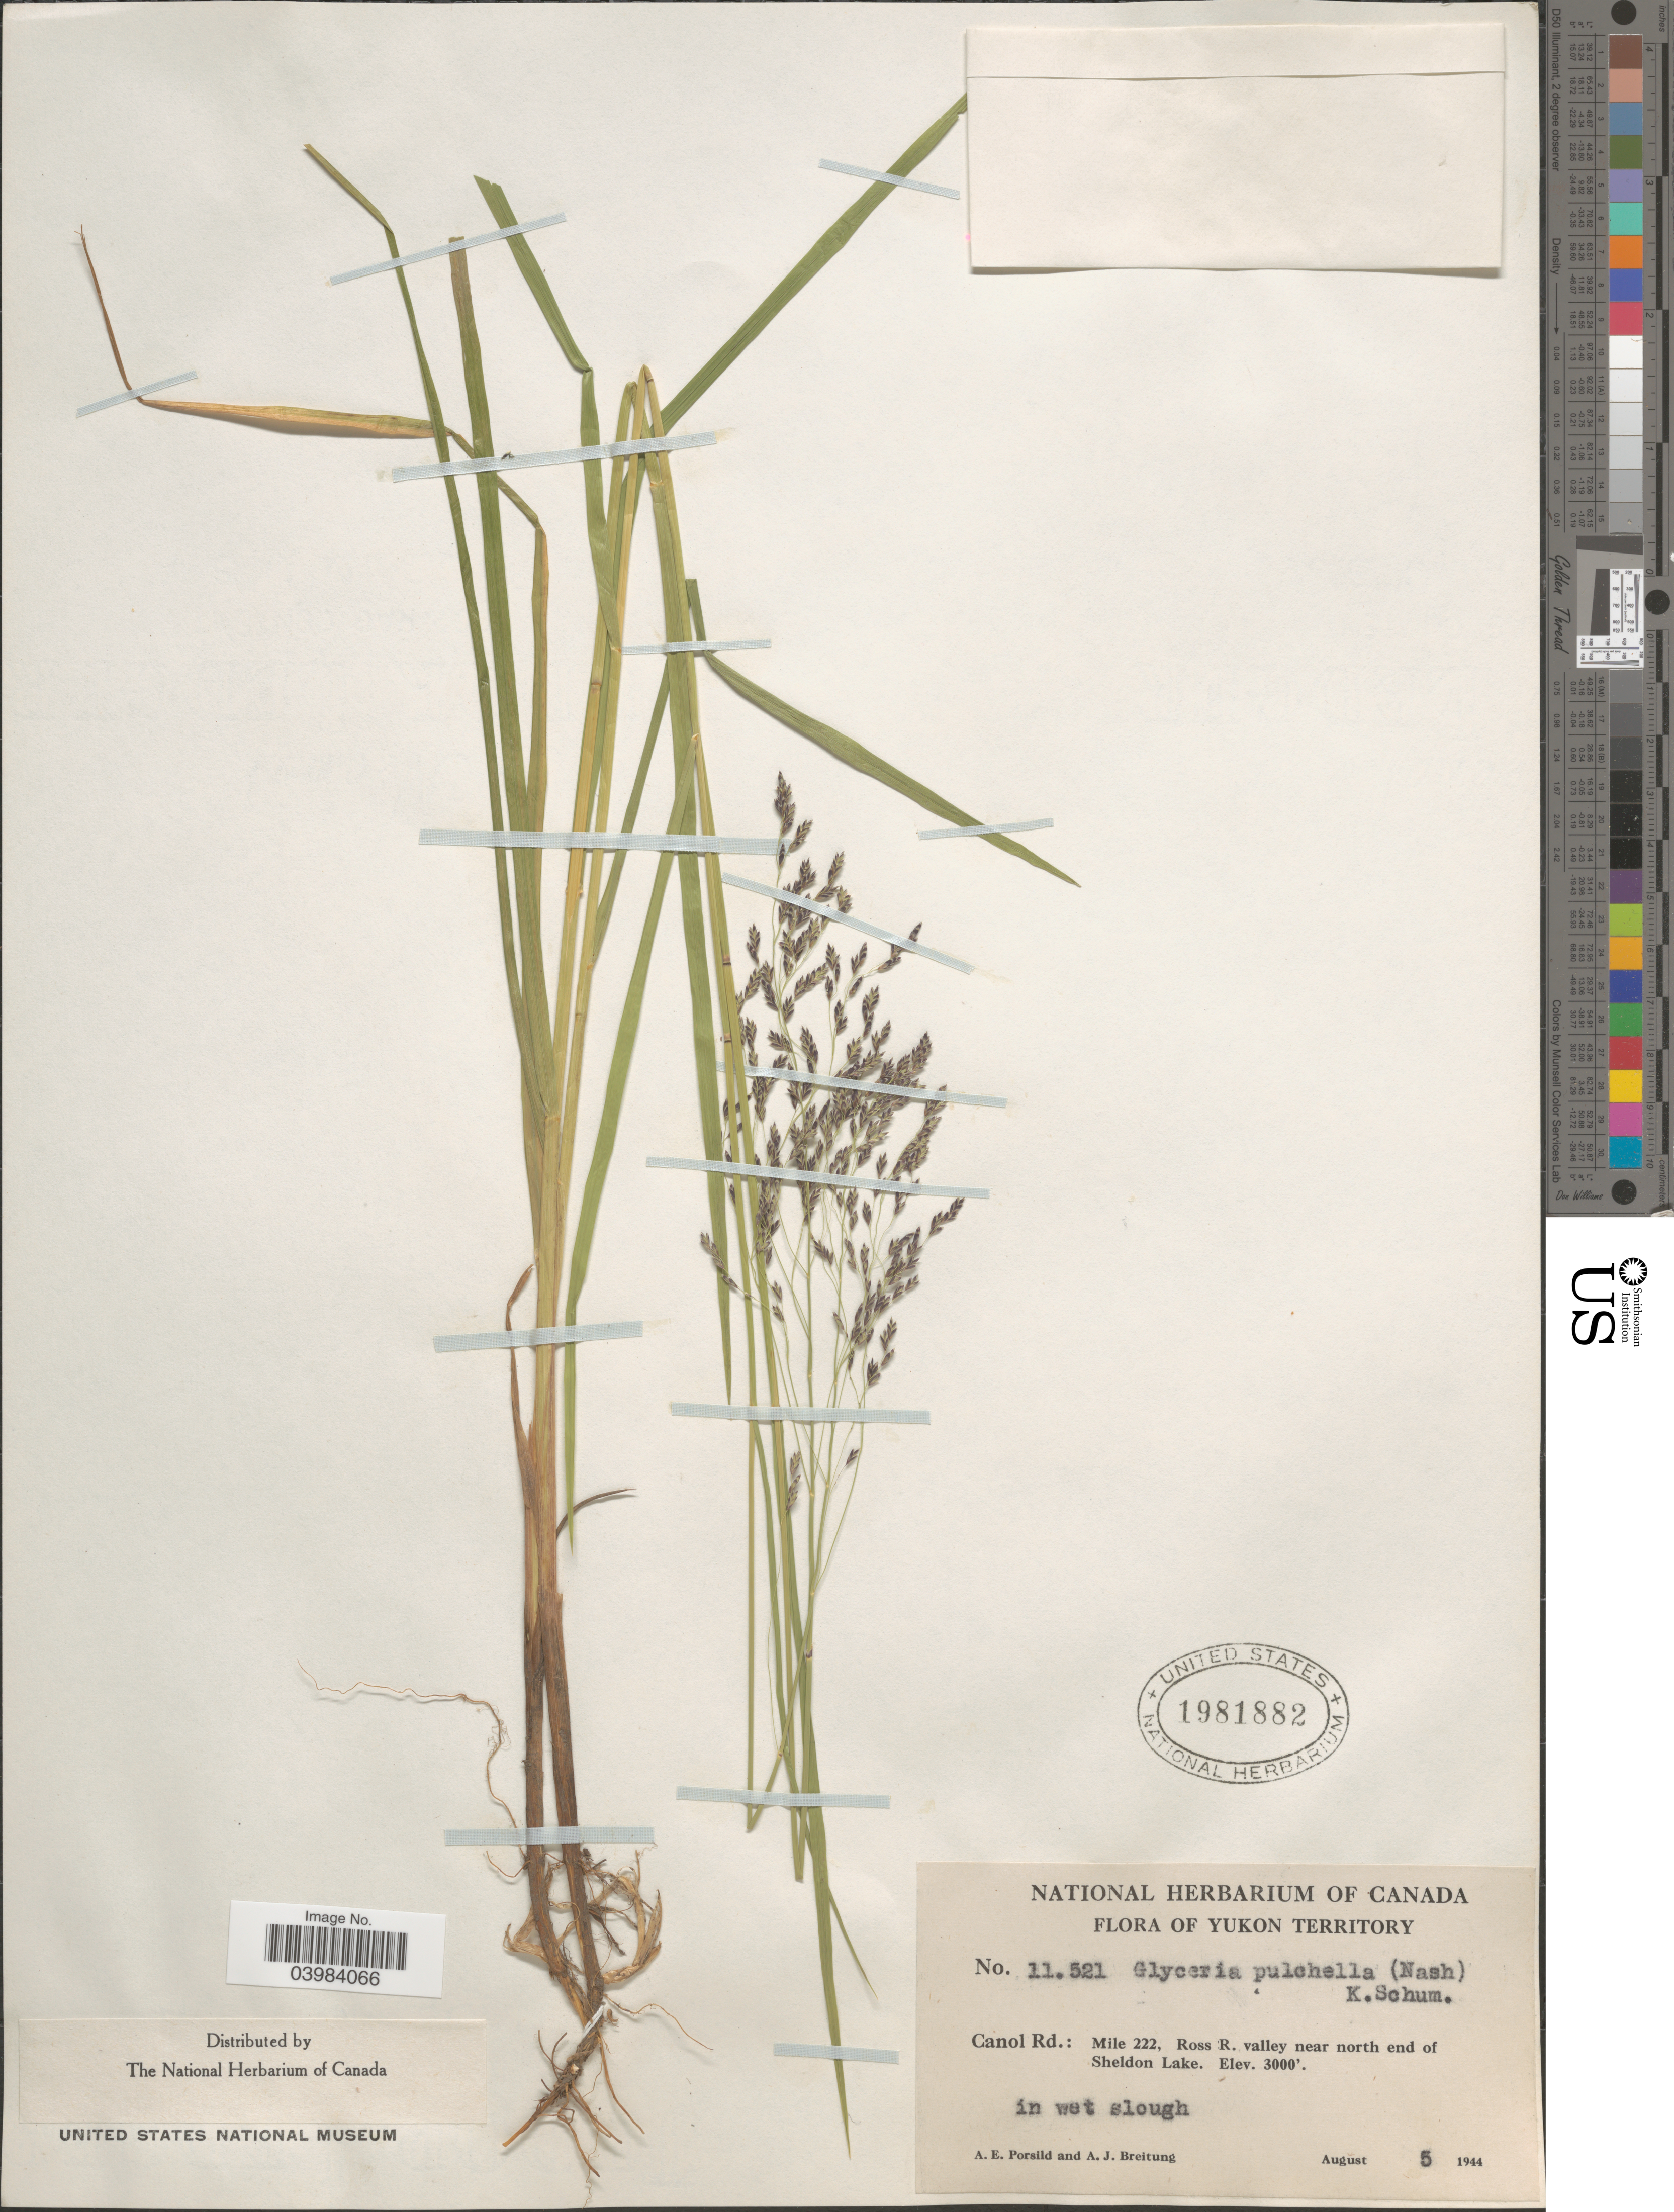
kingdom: Plantae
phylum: Tracheophyta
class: Liliopsida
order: Poales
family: Poaceae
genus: Glyceria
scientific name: Glyceria pulchella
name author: (Nash) K. Schum.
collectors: A. E. Porsild & A. Breitung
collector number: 11521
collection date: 1944-08-05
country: Canada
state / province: Yukon Territory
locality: Canol Rd.: Mile 222, Ross R. valley near north end of Sheldon Lake.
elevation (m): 914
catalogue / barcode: US 1981882